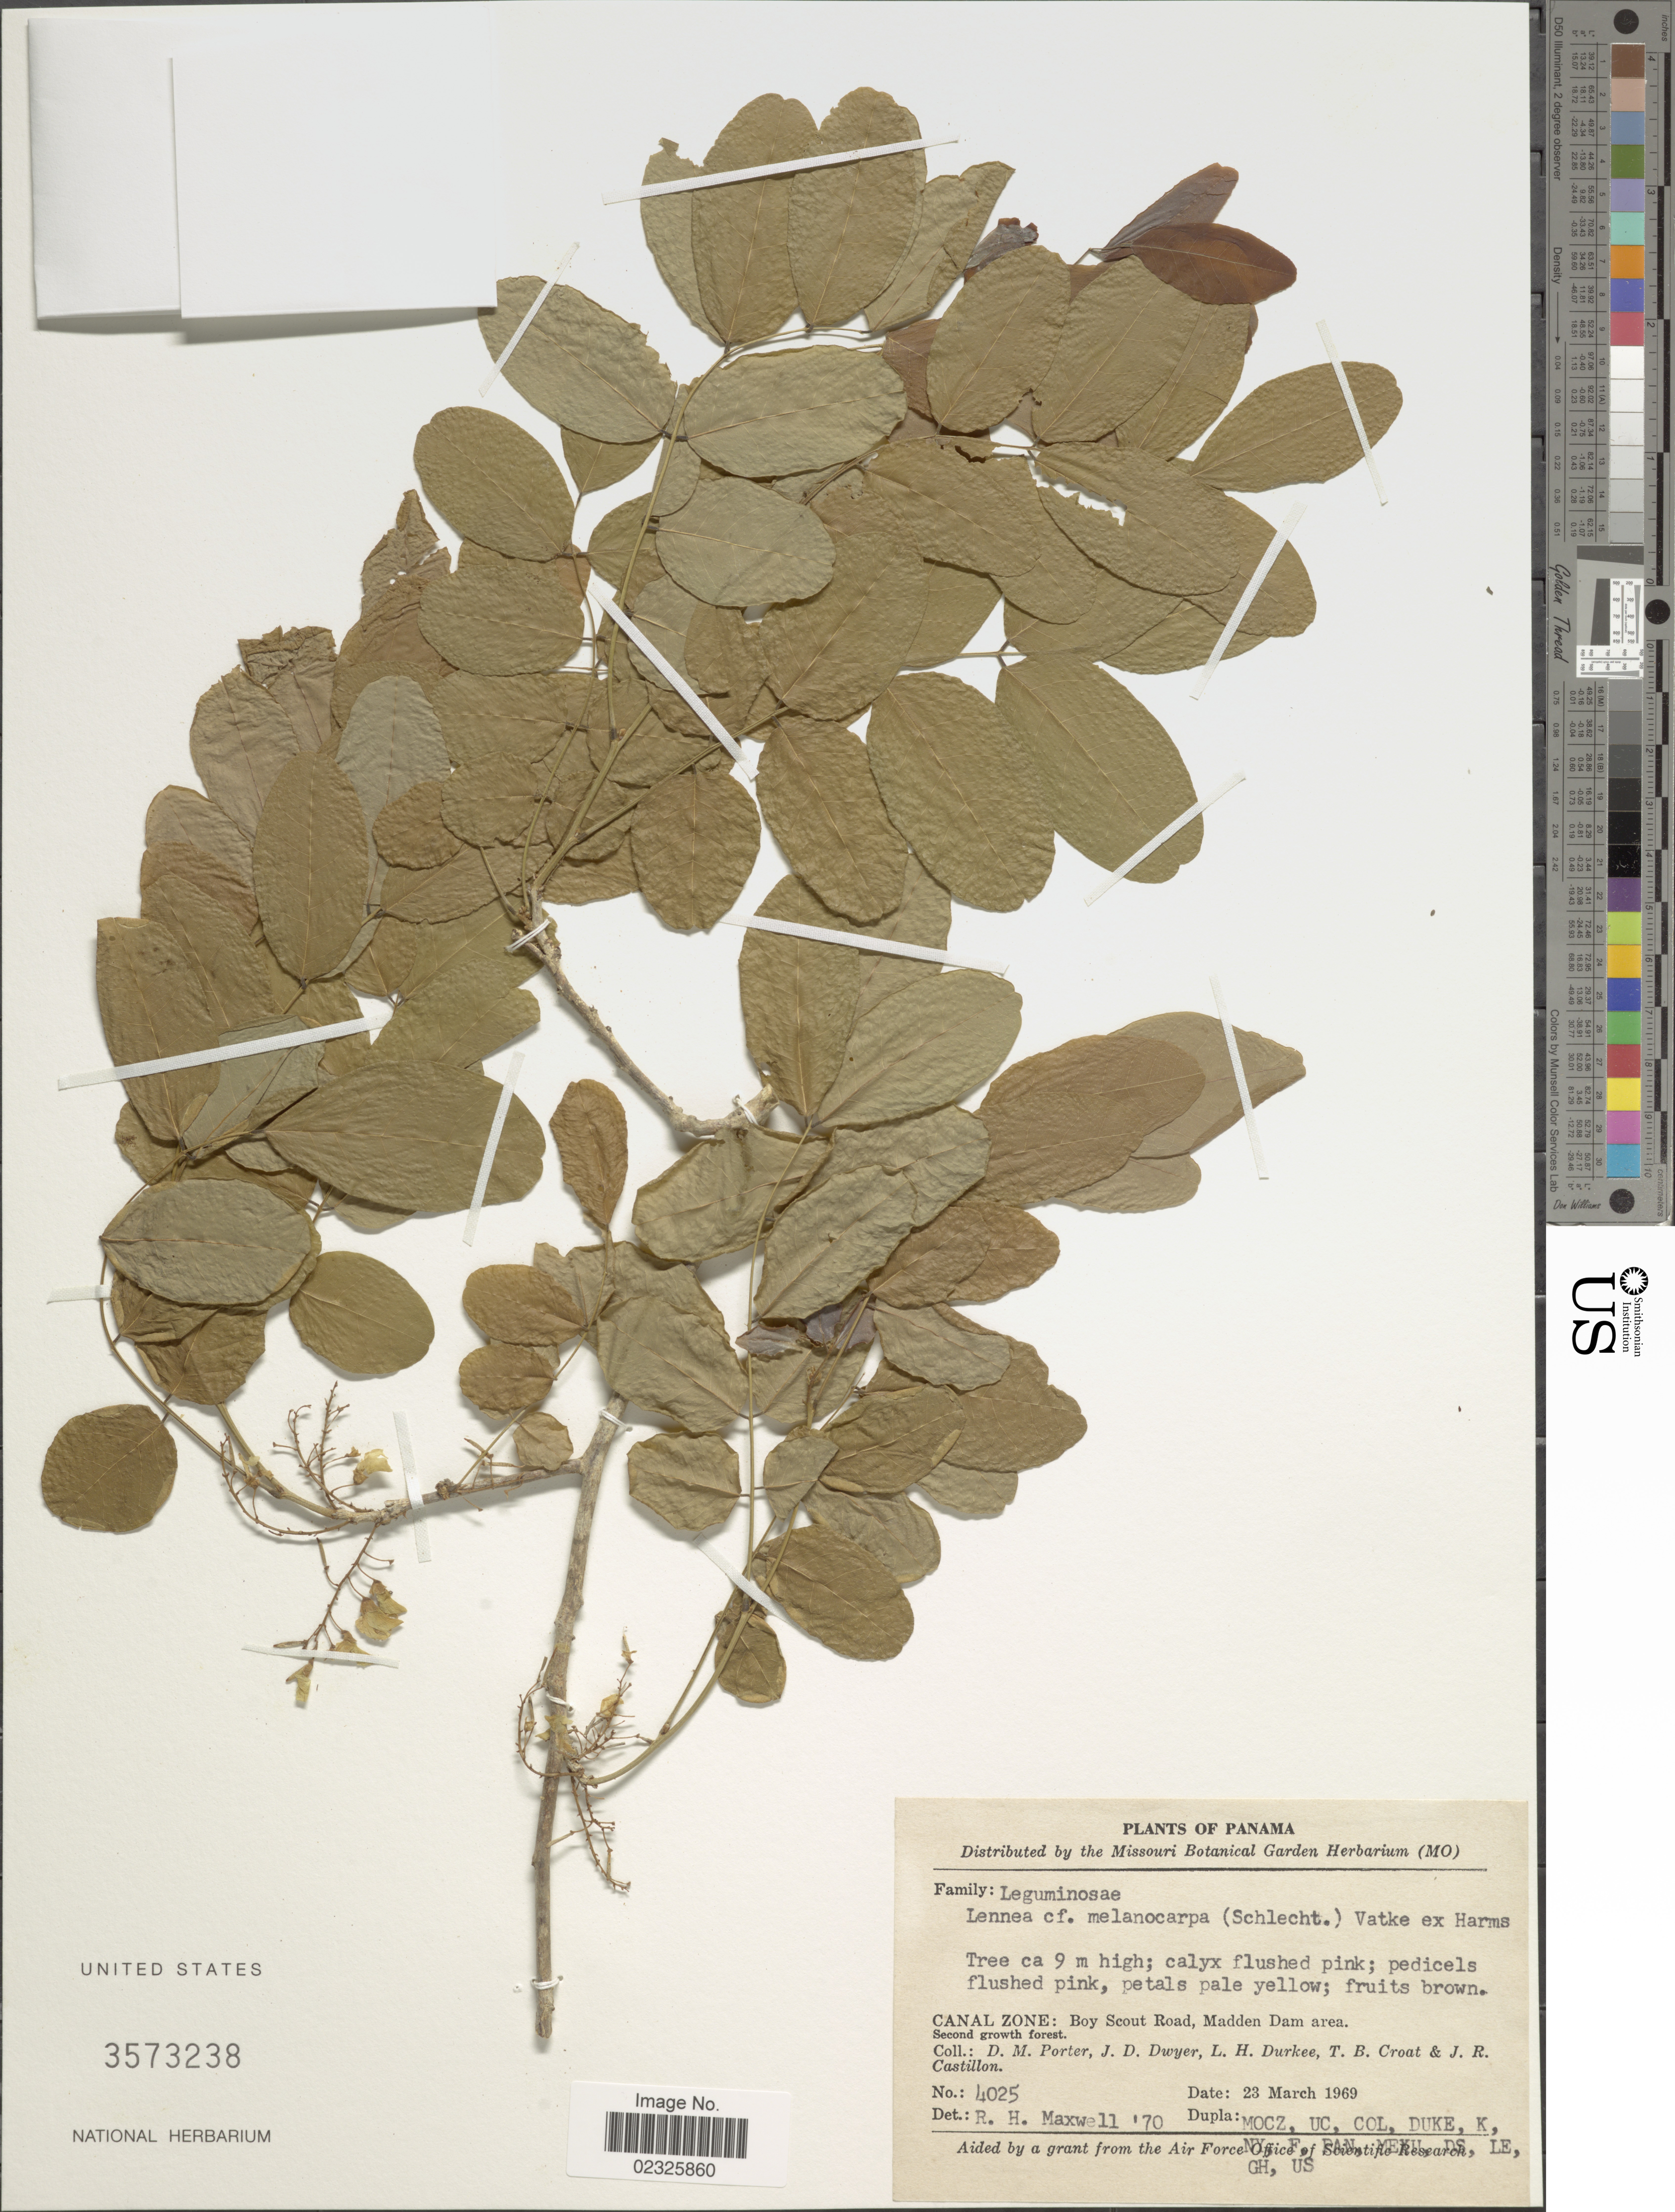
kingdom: Plantae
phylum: Tracheophyta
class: Magnoliopsida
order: Fabales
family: Fabaceae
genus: Lennea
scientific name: Lennea melanocarpa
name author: (Schltdl.) Vatke ex Harms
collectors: D. Porter, J. D. Dwyer, L. H. Durkee, T. B. Croat & J. R. Castillon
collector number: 4025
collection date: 1969-03-23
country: Panama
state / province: Colón / Panamá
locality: Canal Zone: Boy Scout Road, Madden Dam area, second growth forest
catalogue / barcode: US 3573238